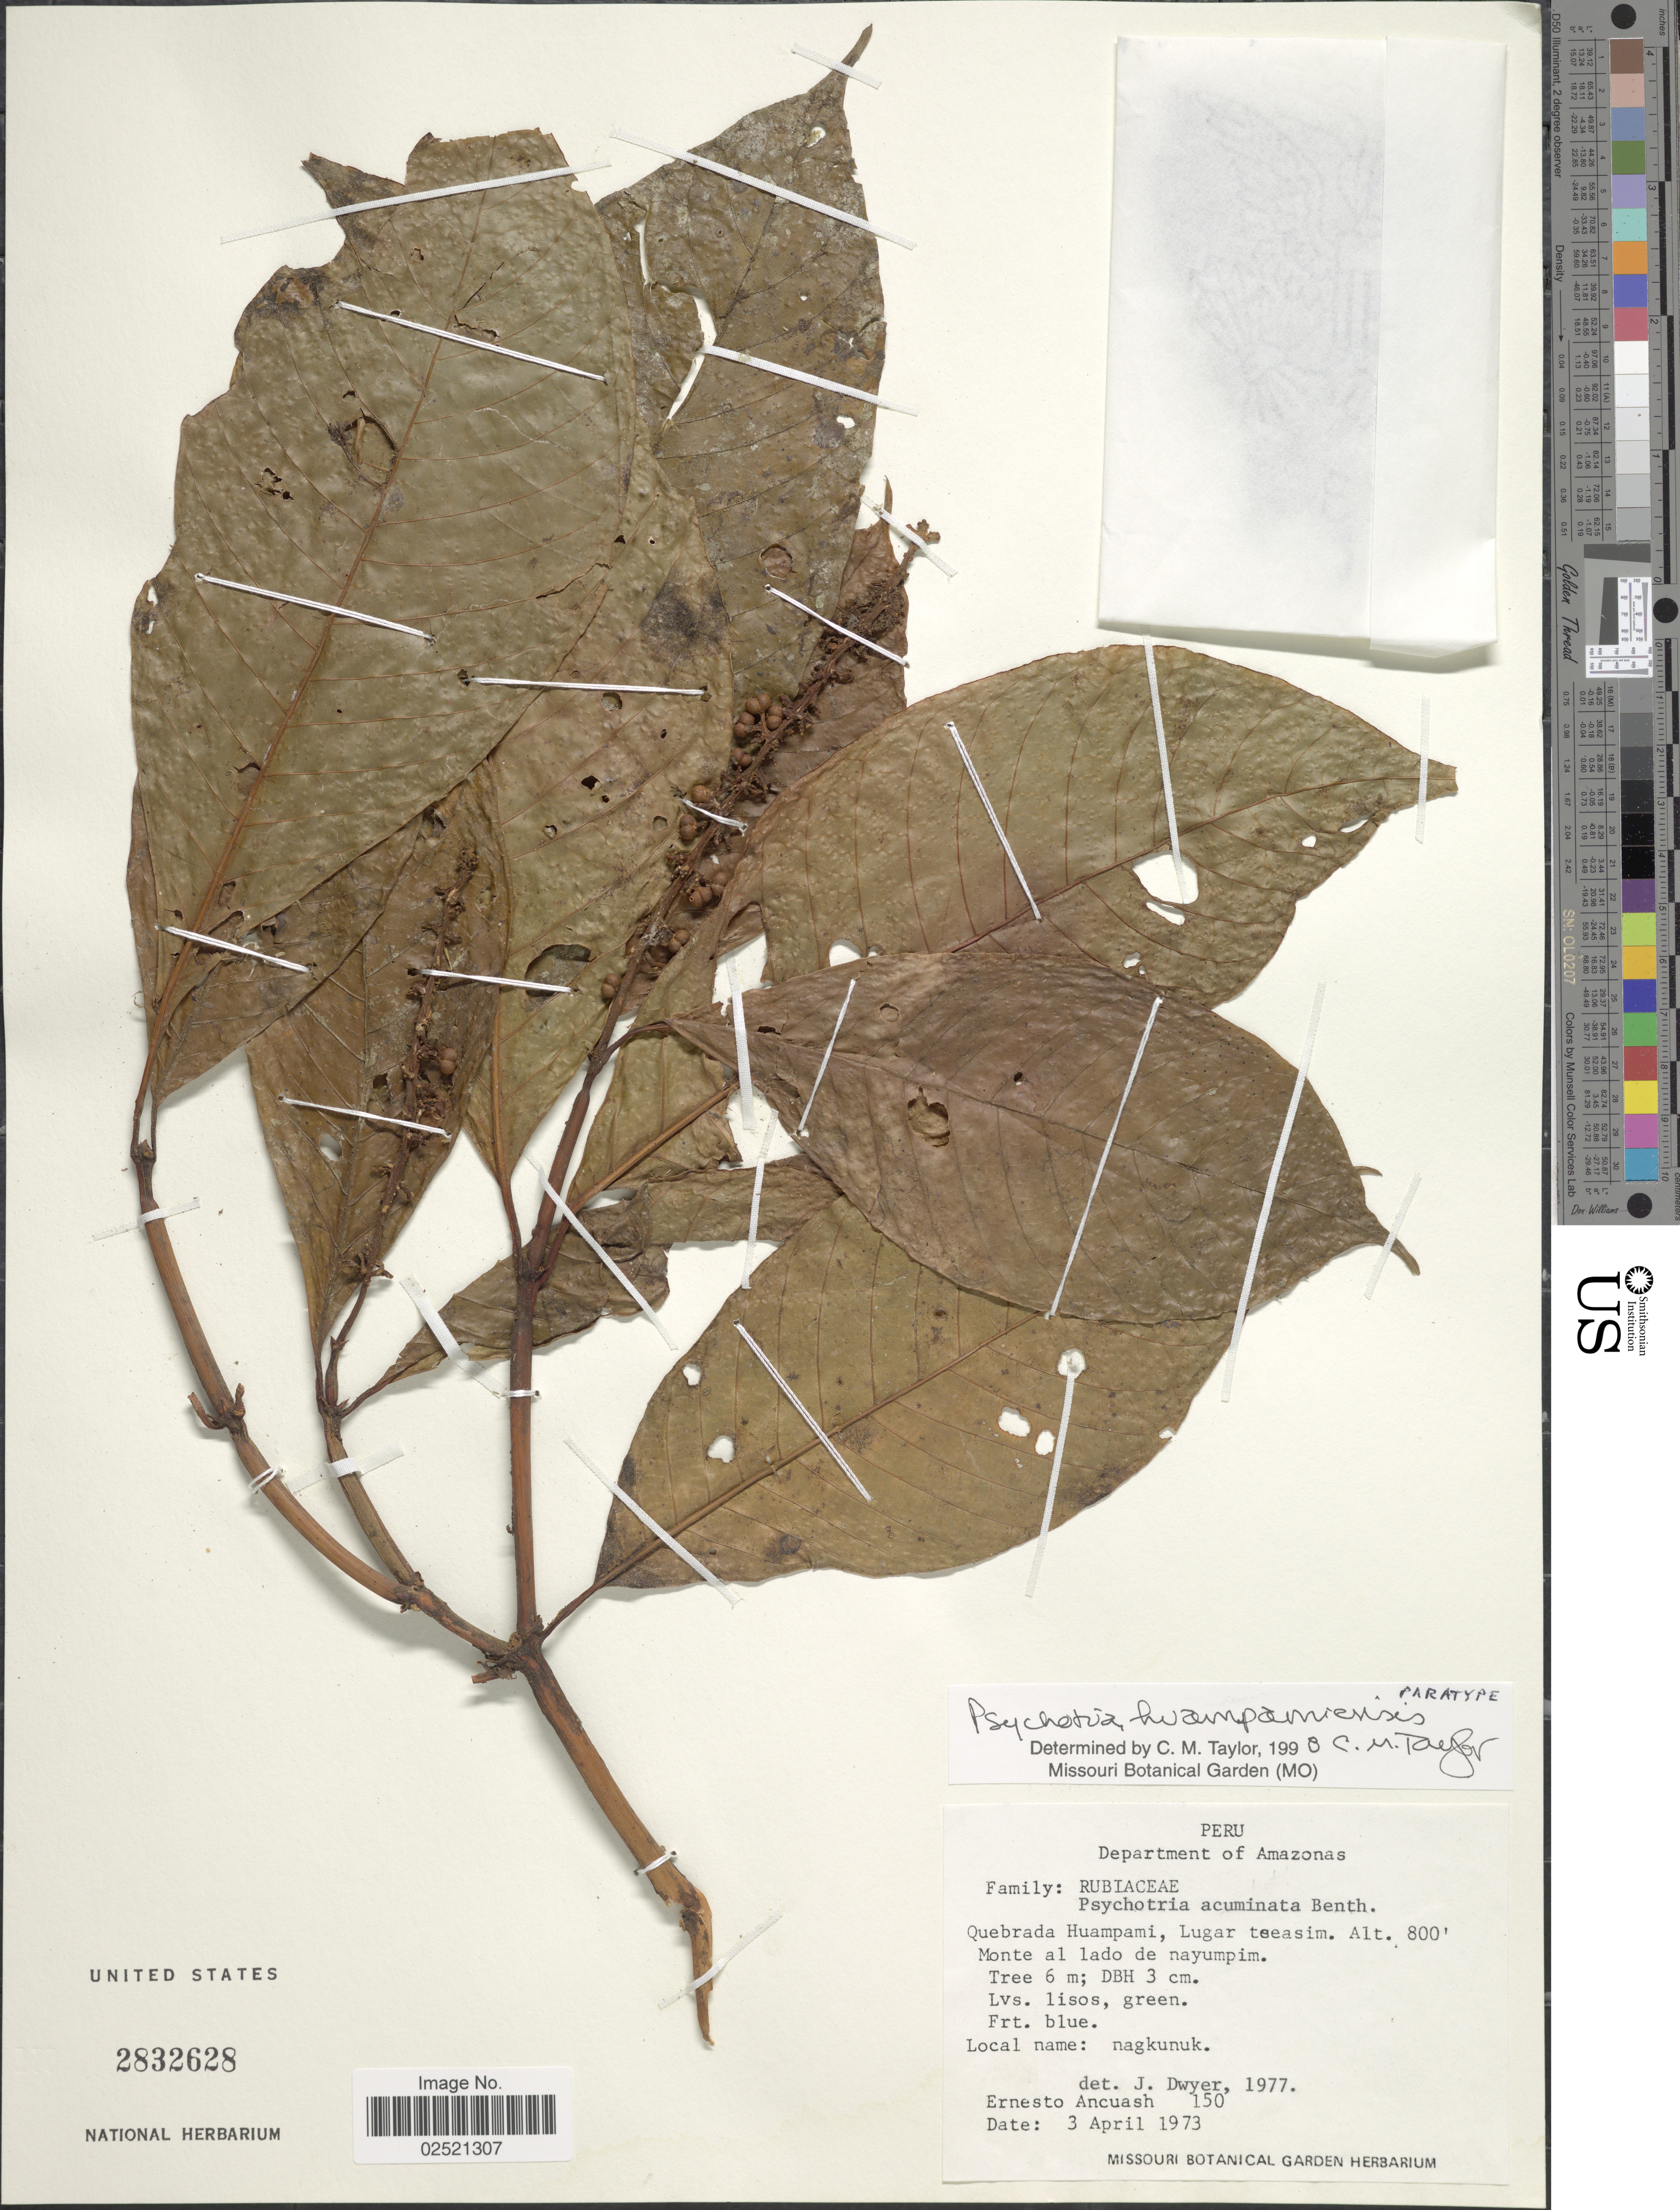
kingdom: Plantae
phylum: Tracheophyta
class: Magnoliopsida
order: Gentianales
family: Rubiaceae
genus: Psychotria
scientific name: Psychotria huampamiensis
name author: C.M. Taylor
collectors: E. Ancuash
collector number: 150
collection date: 1973-04-03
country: Peru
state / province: Amazonas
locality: Quebrada Huampami, lugar tseasim, monte al lado de nayumpim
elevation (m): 244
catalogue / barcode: US 2832628